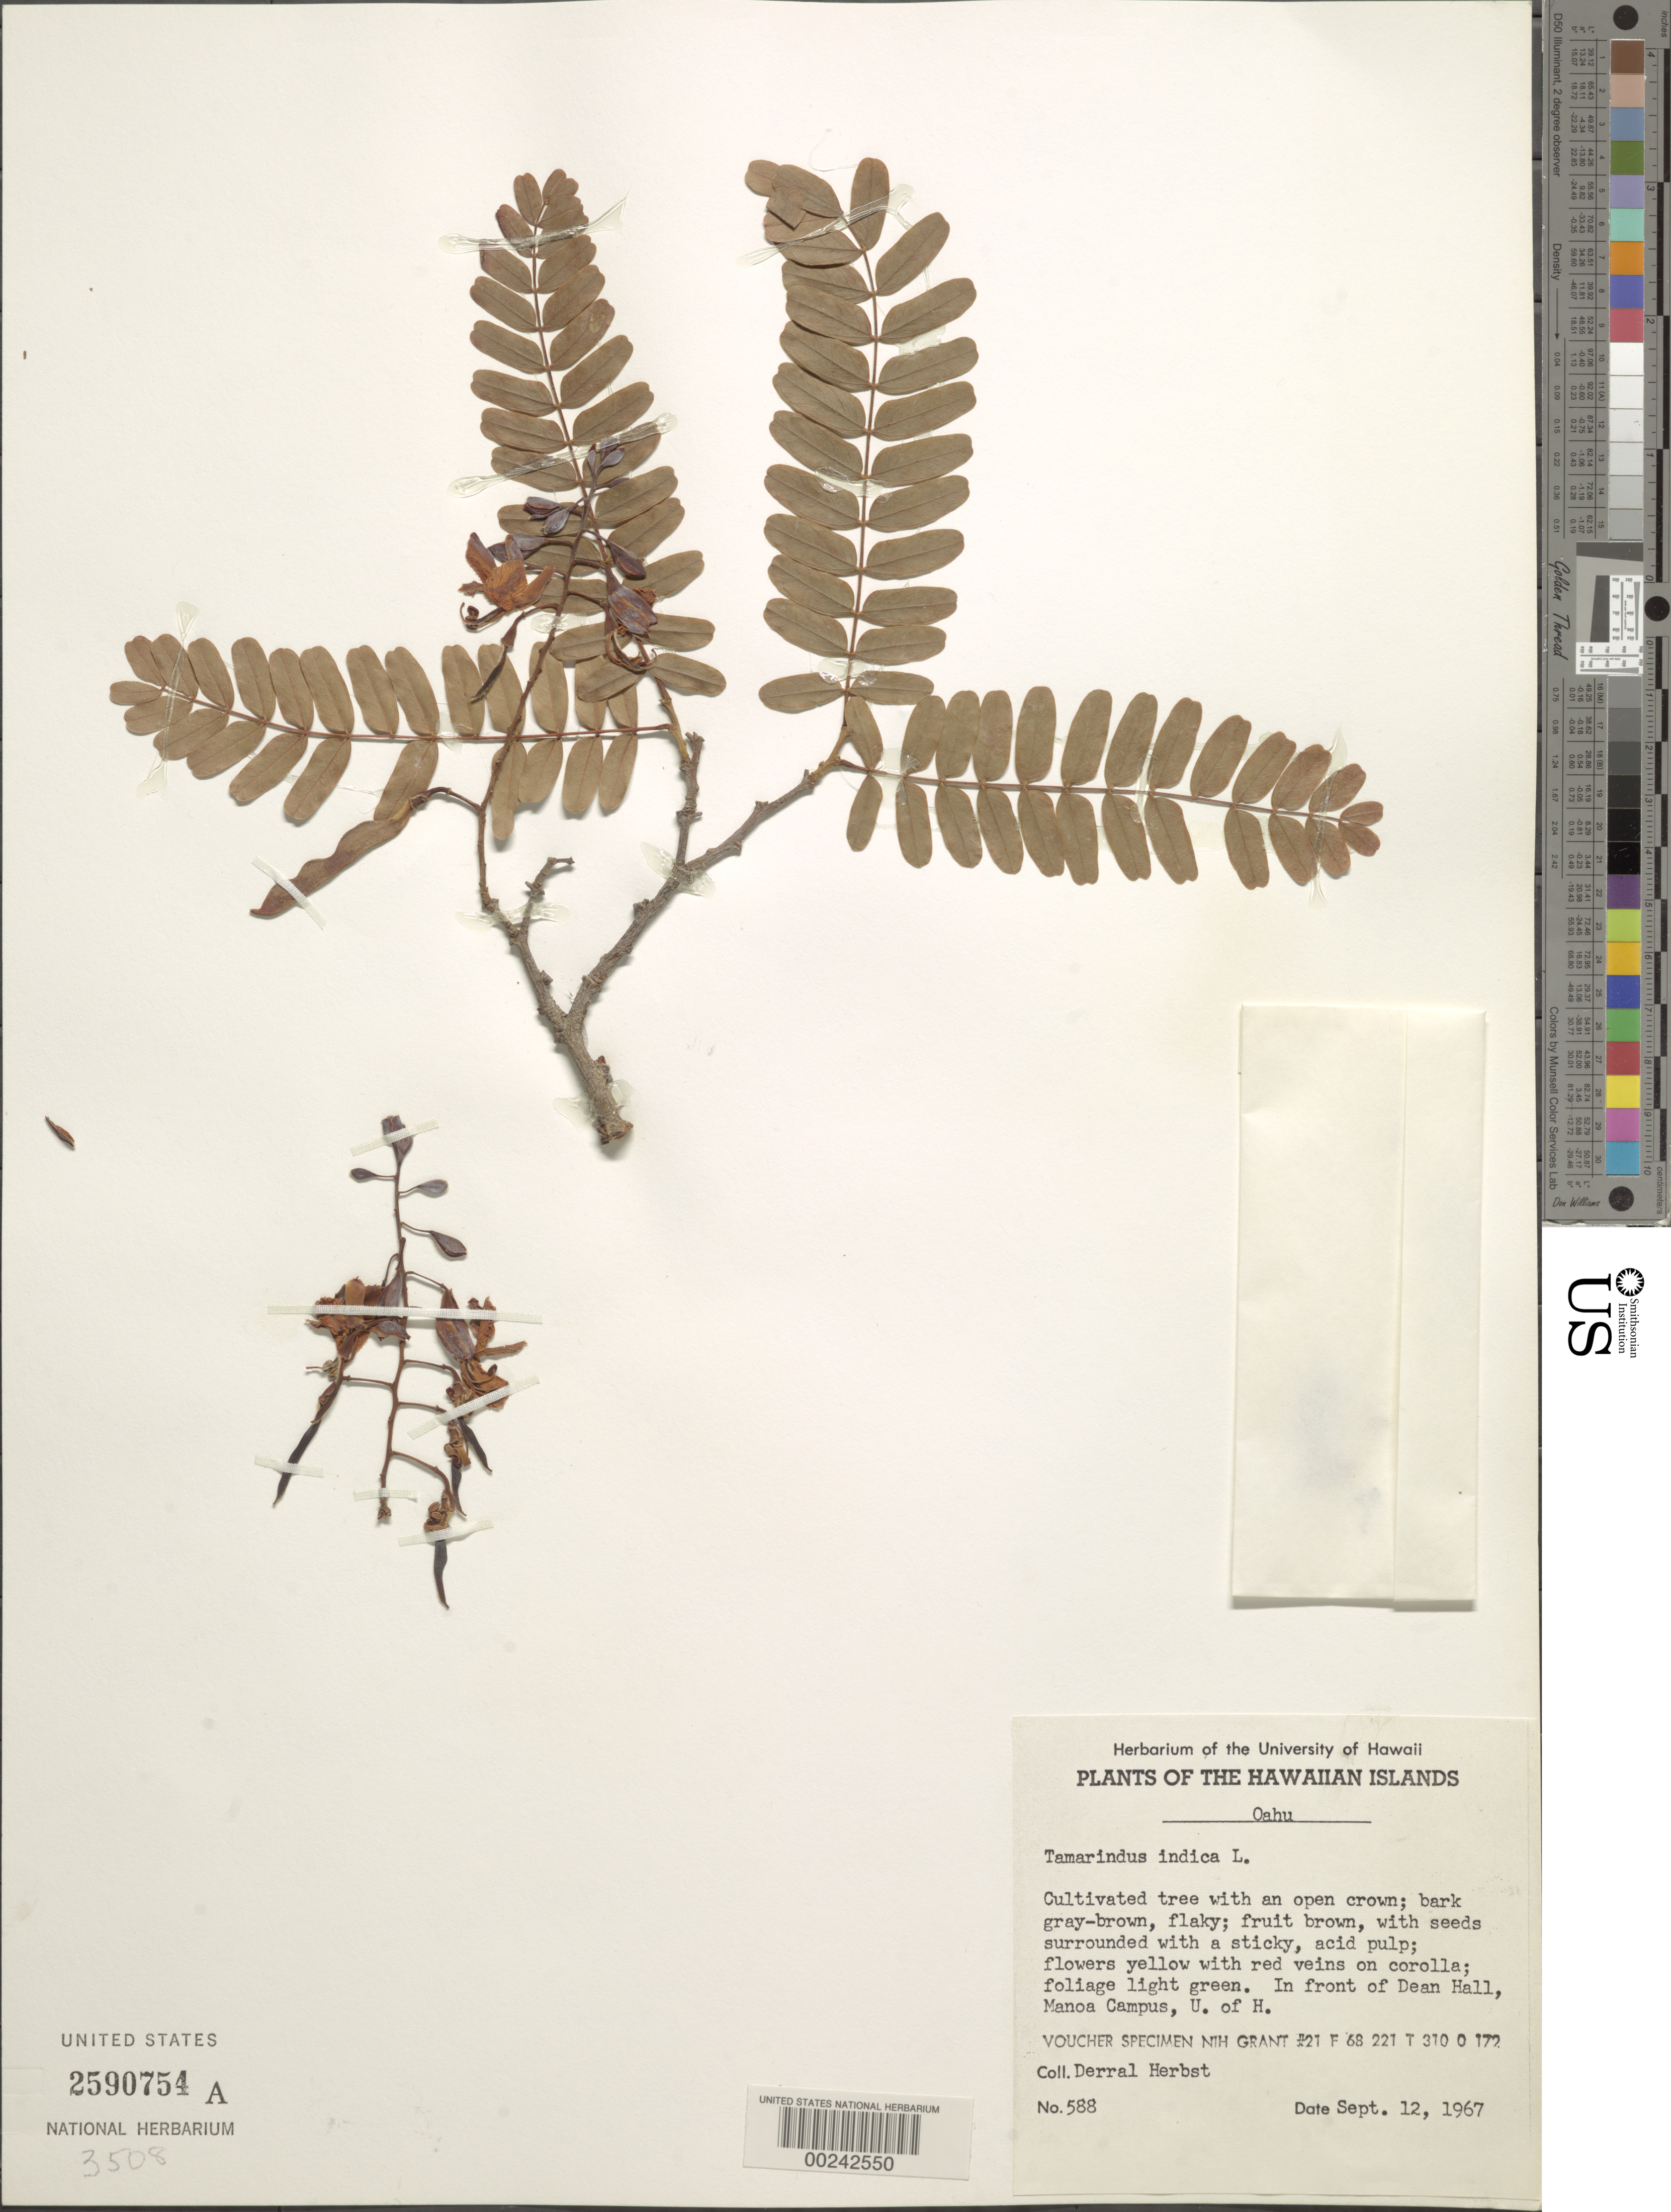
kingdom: Plantae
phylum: Tracheophyta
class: Magnoliopsida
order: Fabales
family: Fabaceae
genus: Tamarindus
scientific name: Tamarindus indica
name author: L.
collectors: D. R. Herbst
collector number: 588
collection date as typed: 12 Sep 1967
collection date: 1967-09-12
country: United States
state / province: Hawaii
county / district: Honolulu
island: Oahu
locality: Honolulu; monoa campus of univerisity of hawaii, in front of dean hall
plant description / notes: Tree with an open crown; bark gray-brown, flaky; fruit brown, with seeds surrounded with a sticky, acid pulp; flowers yellow with red veins on corolla; foliage light green; NIH grant 21 F 68 221 T 310 O 172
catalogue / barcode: US 2590754A